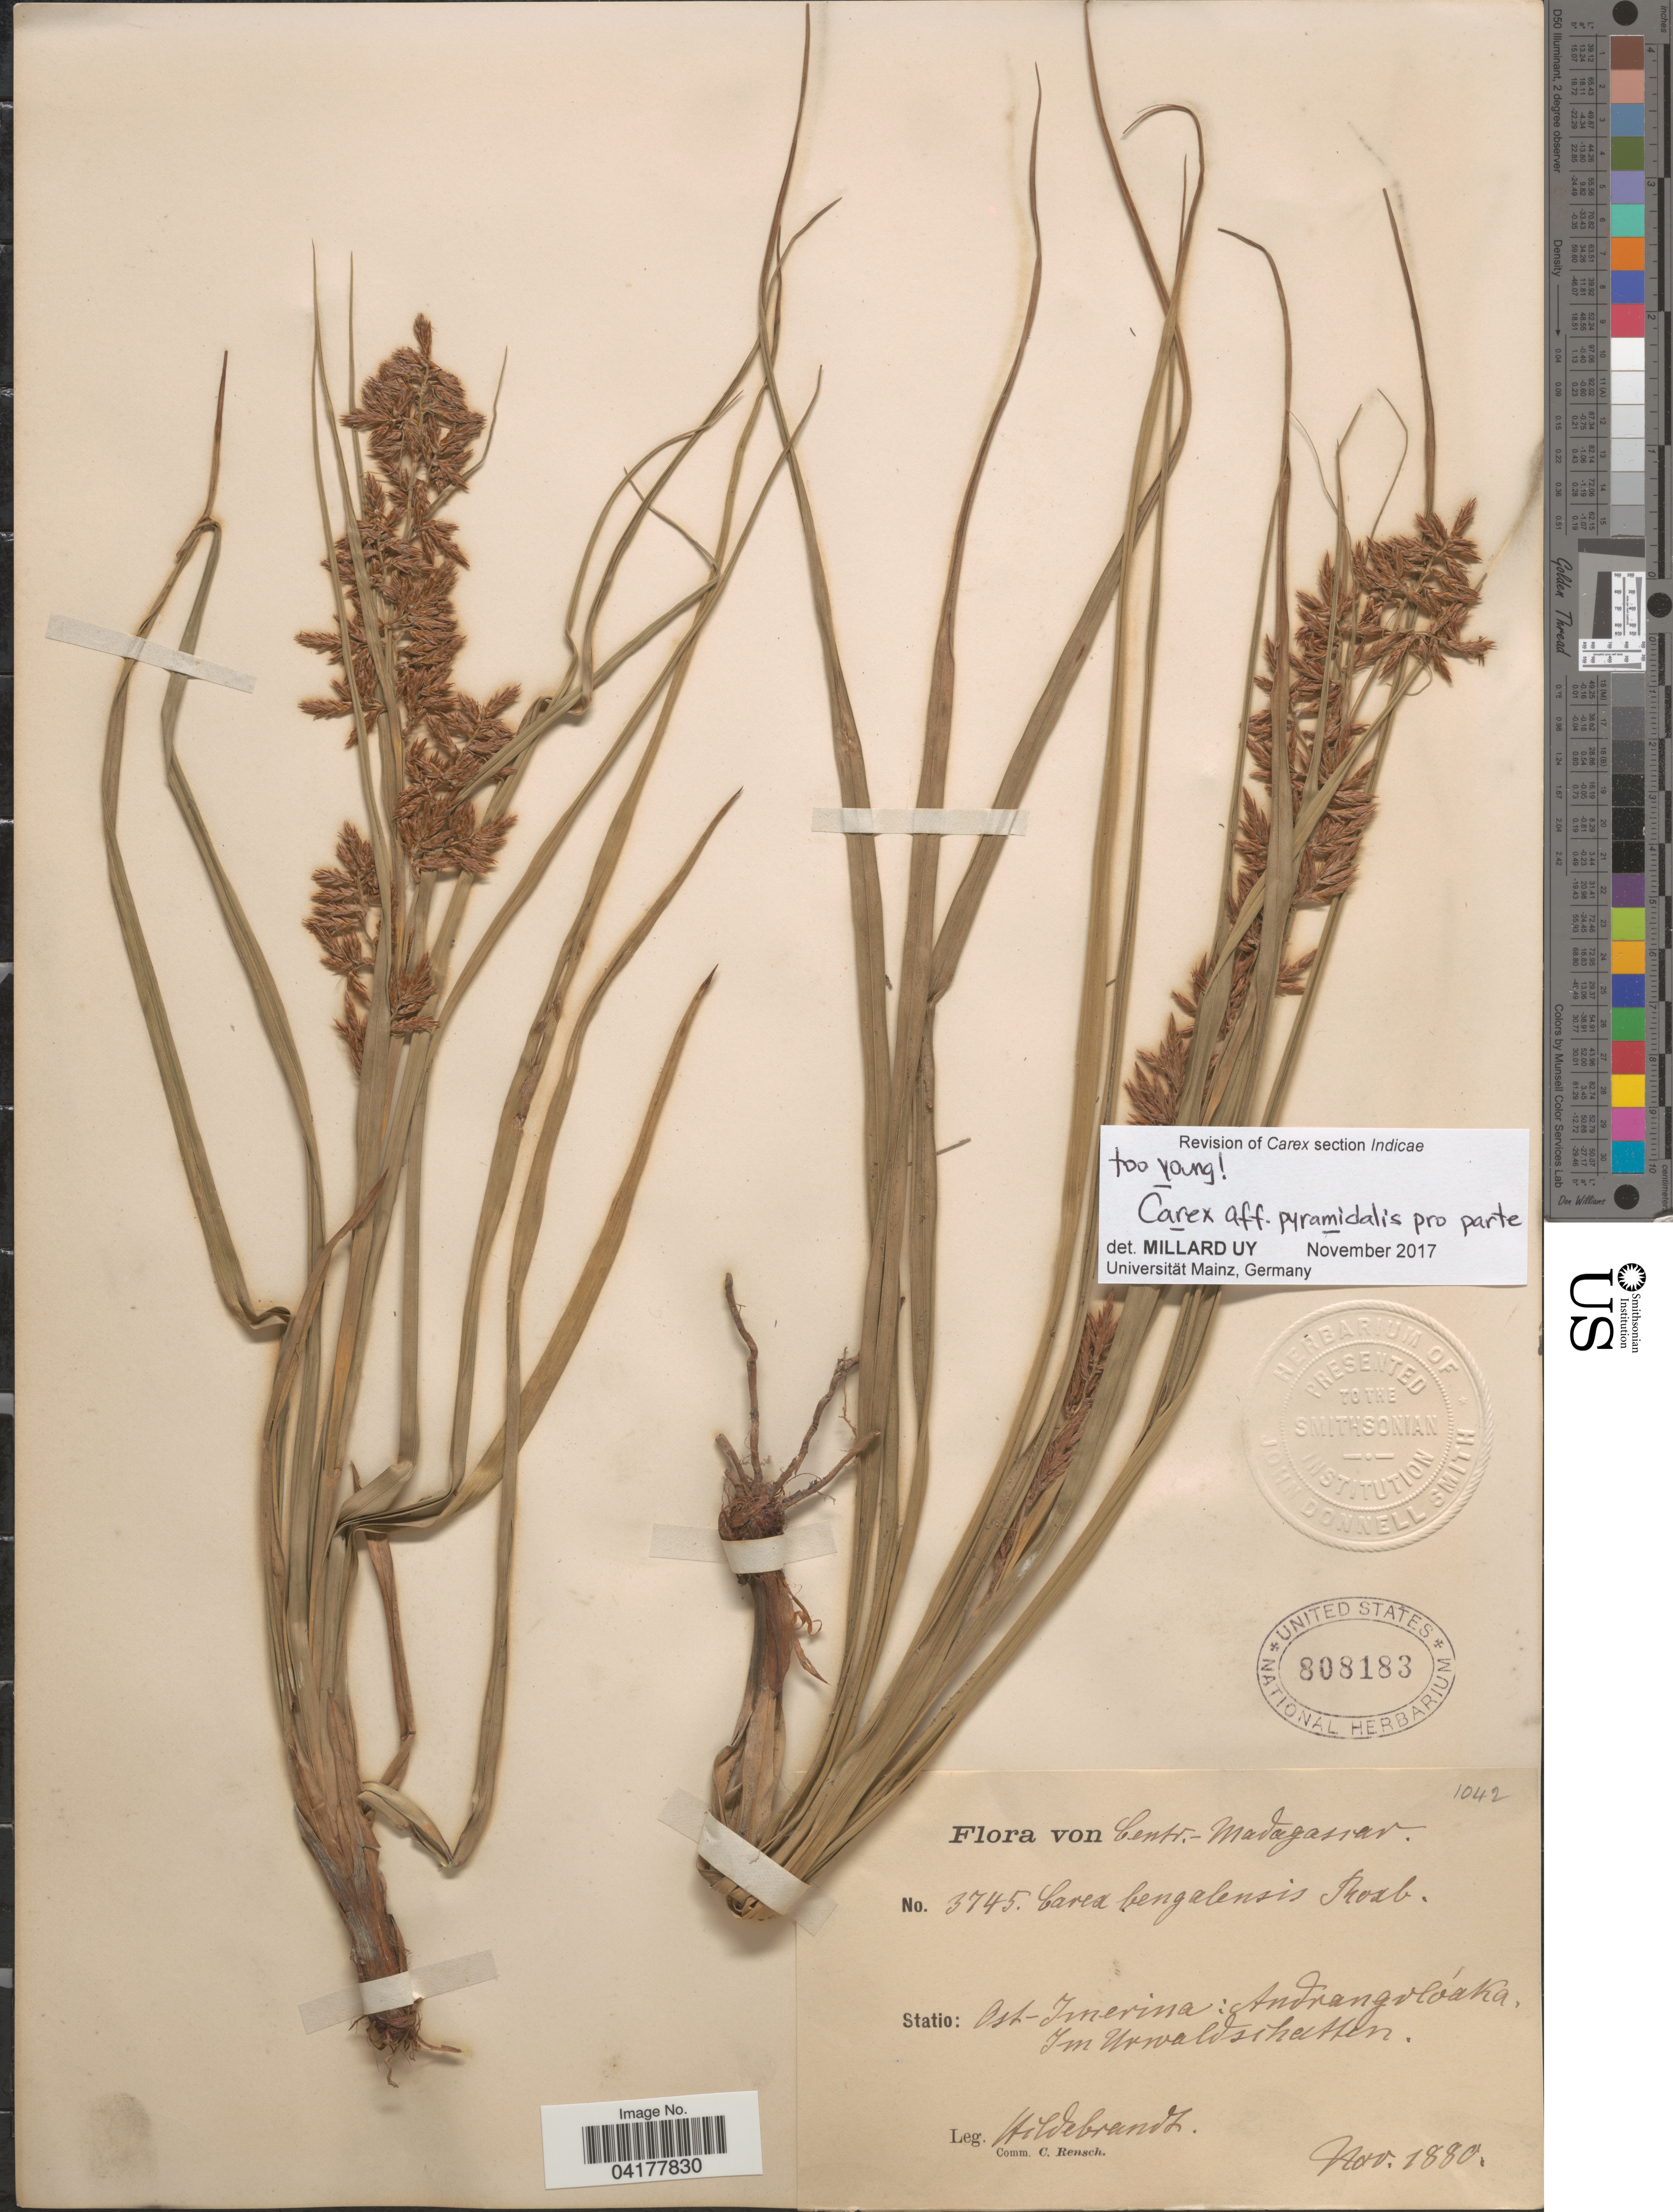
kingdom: Plantae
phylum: Tracheophyta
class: Liliopsida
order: Poales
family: Cyperaceae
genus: Carex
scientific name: Carex pyramidalis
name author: Kük.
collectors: Hildebrandt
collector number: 3745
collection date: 1880-11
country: Madagascar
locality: Centr.-Madagascar. Statio: Ost-Imerina: Andrangvlóaka [interpreted], Im Urwaldschatten.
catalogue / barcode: US 808183